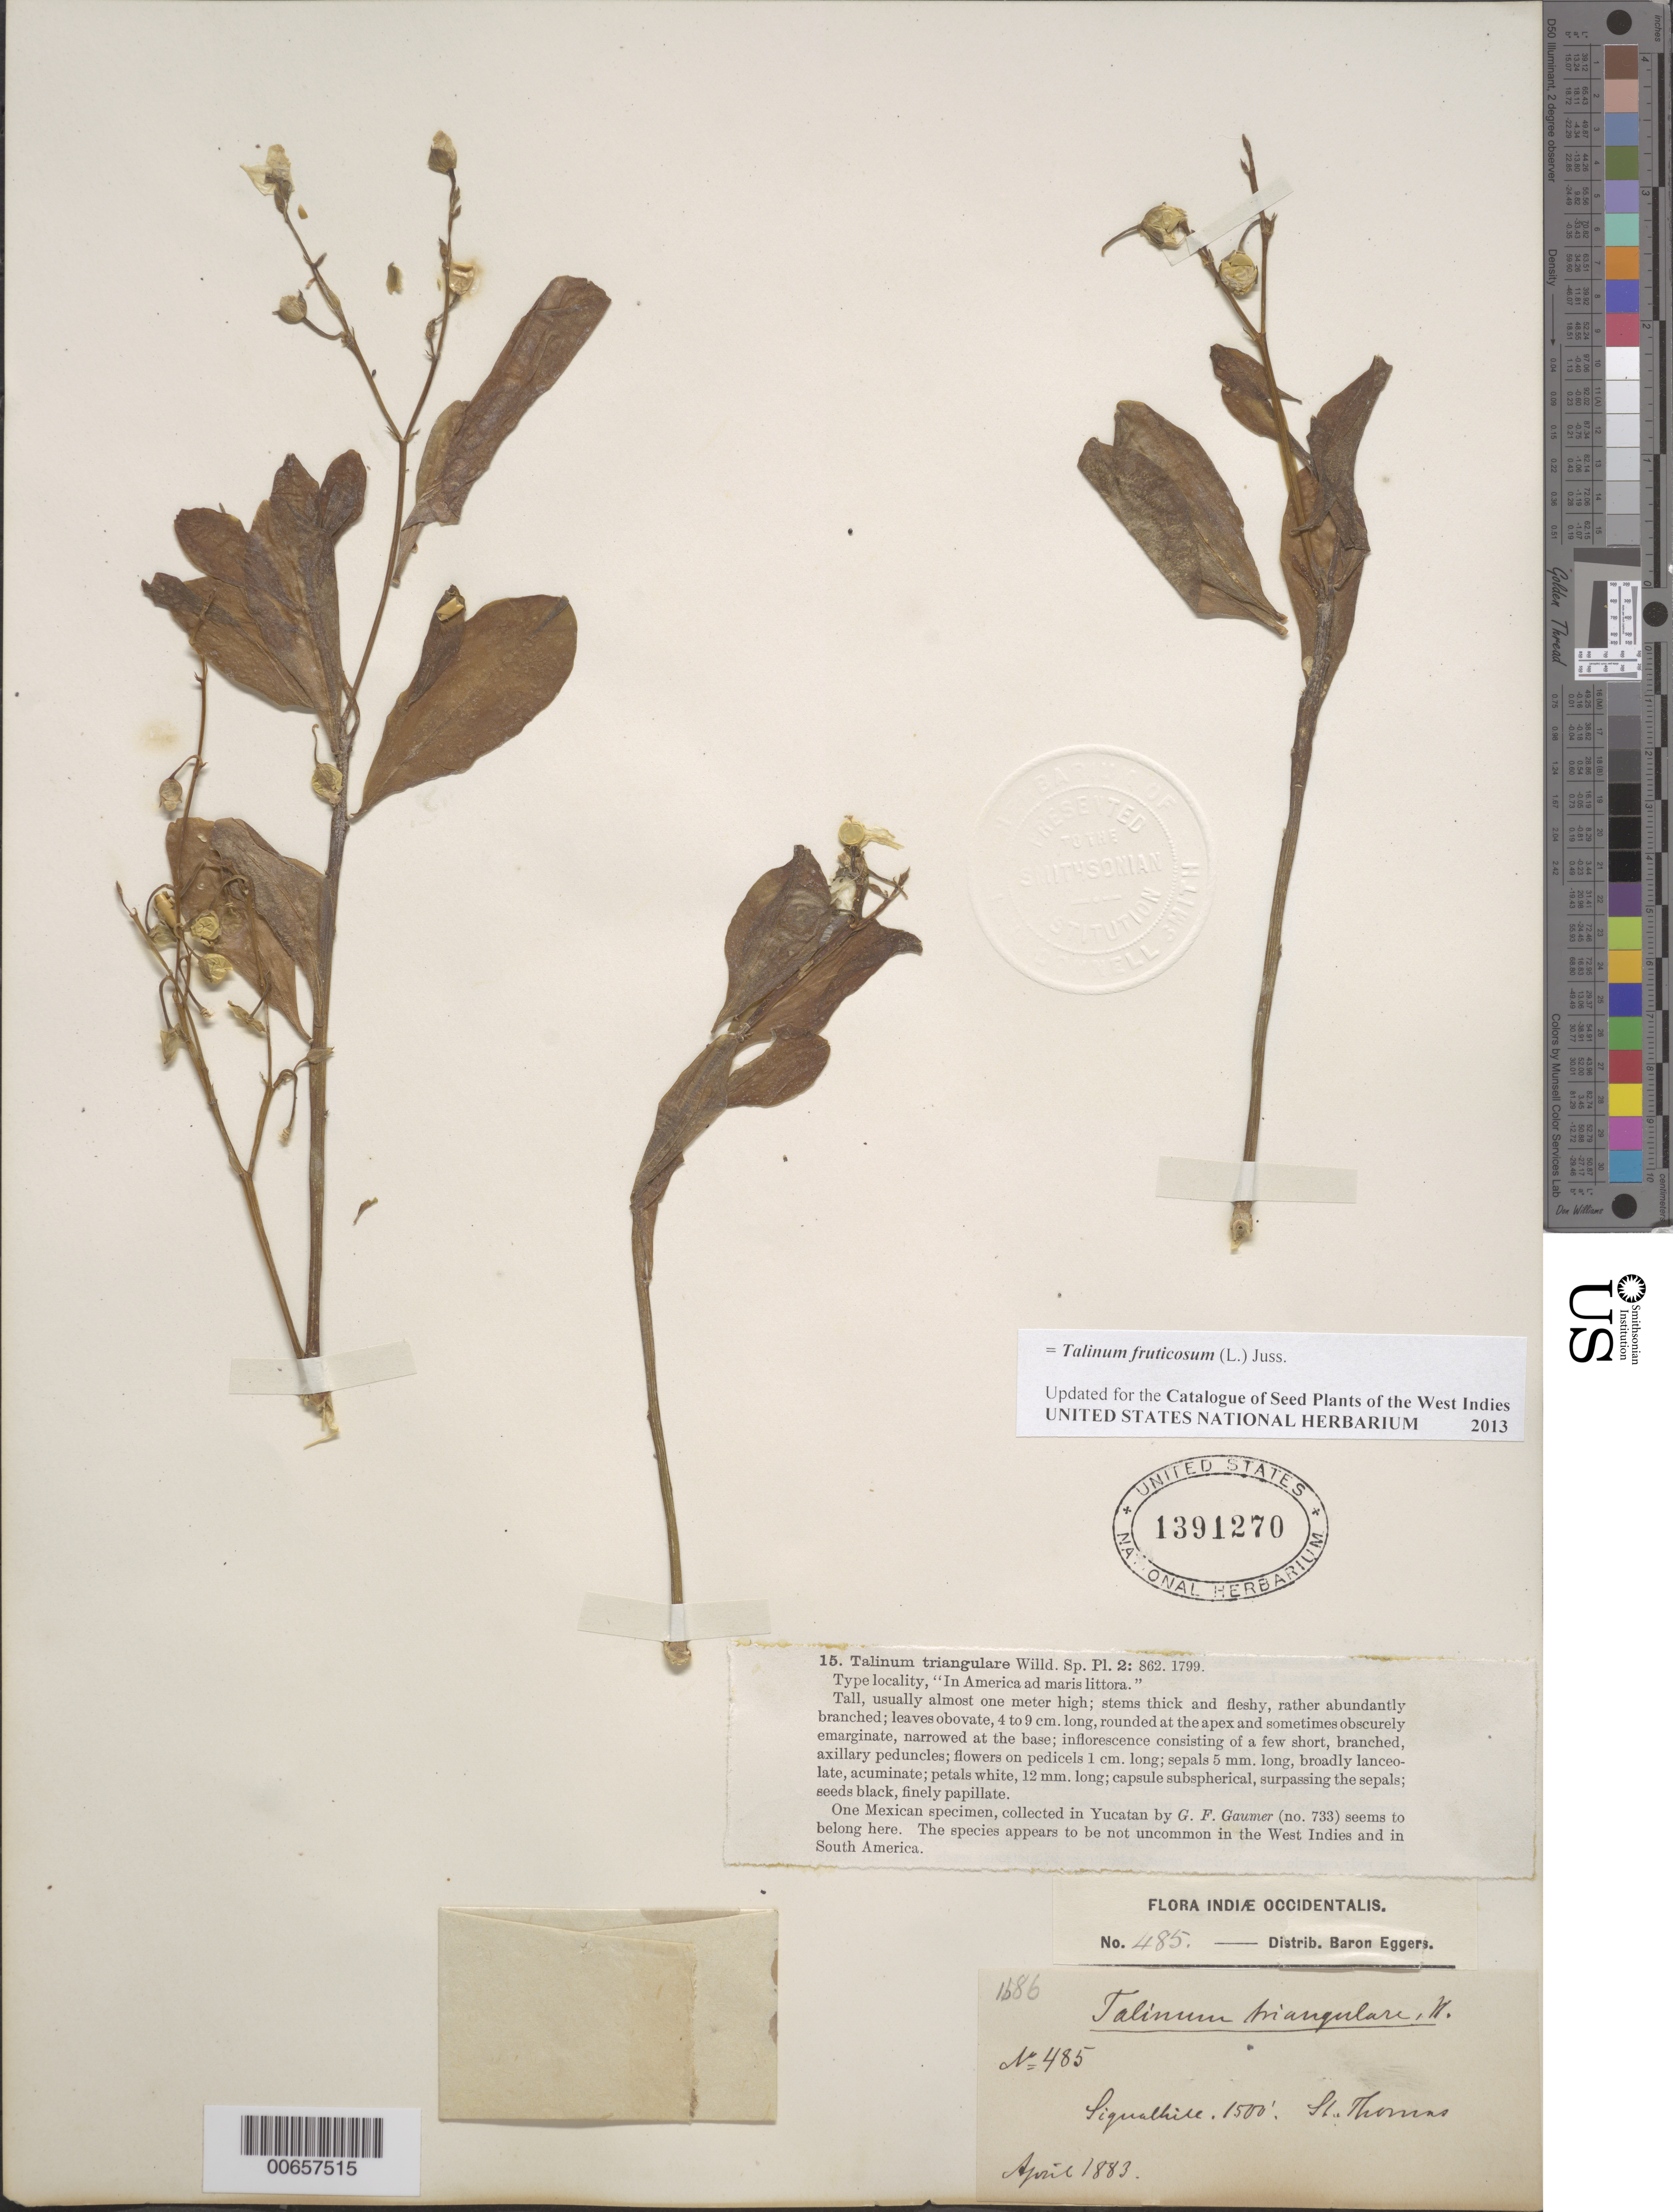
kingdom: Plantae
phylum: Tracheophyta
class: Magnoliopsida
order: Caryophyllales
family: Talinaceae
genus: Talinum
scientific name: Talinum fruticosum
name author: (L.) Juss.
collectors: H. F. A. von Eggers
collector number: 485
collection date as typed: Apr 1883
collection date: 1883-04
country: U.S. Virgin Islands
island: St. Thomas Island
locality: Signal hill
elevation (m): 457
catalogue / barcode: US 1391270